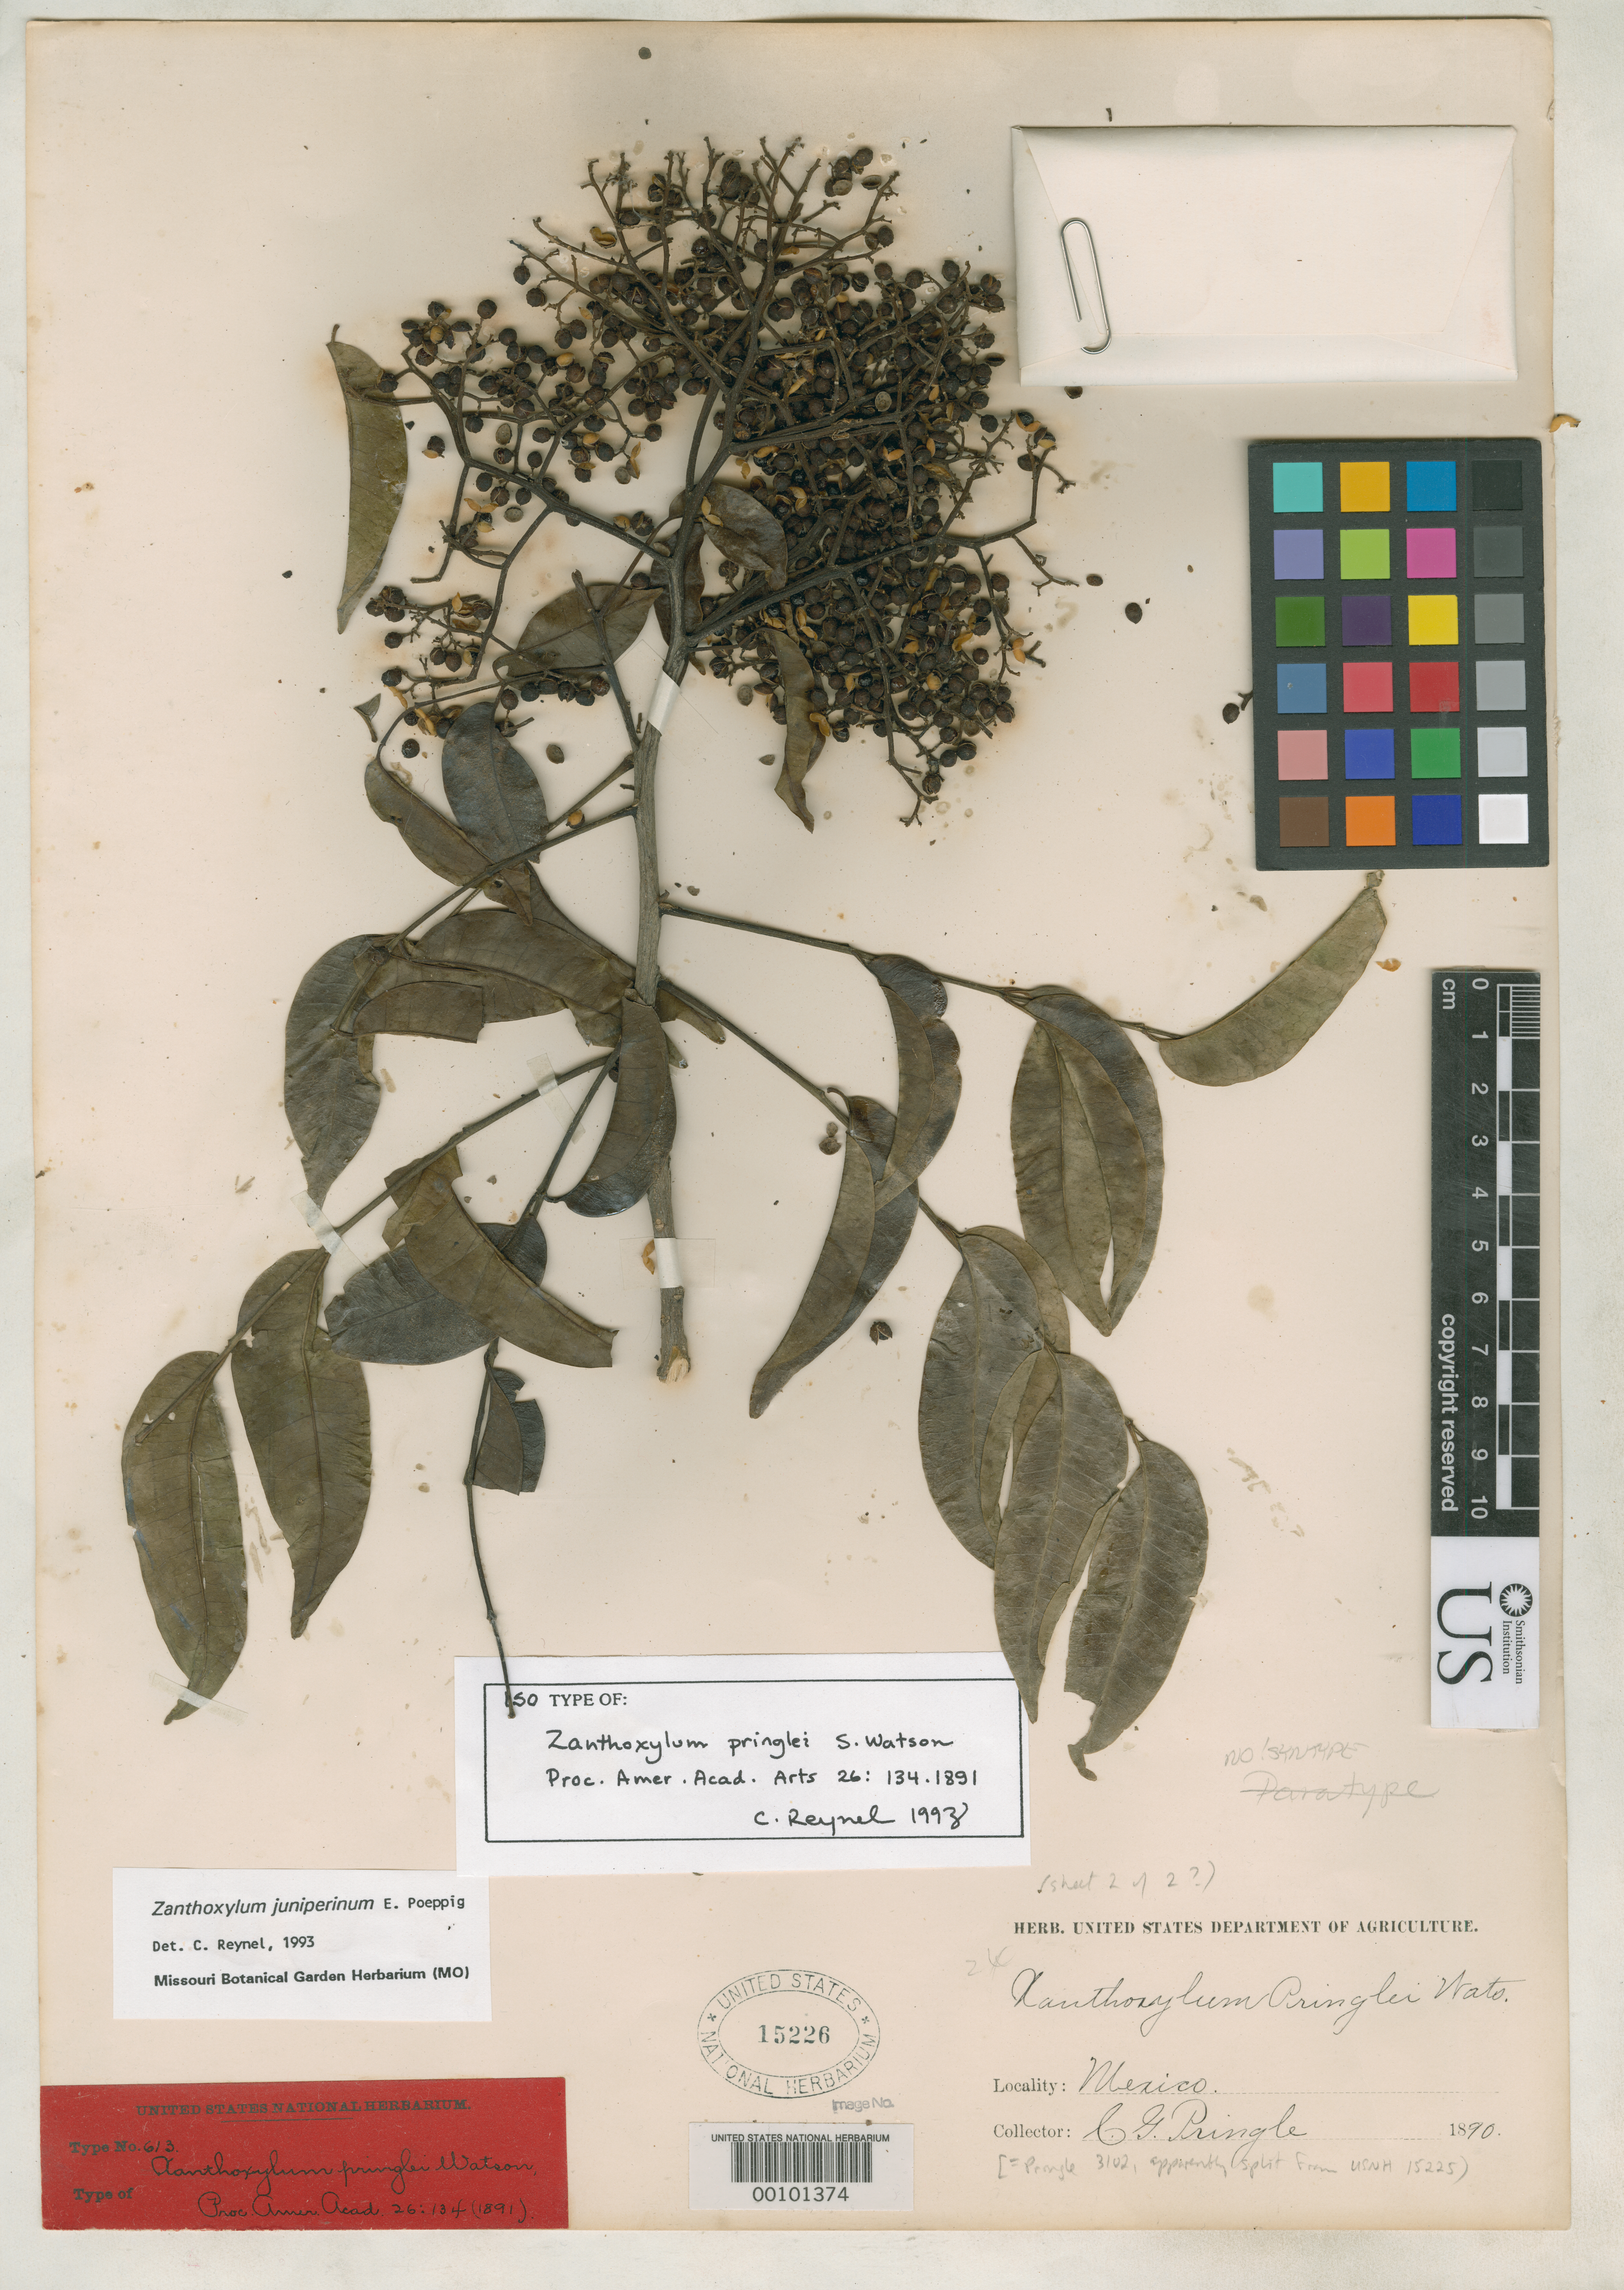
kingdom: Plantae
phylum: Tracheophyta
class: Magnoliopsida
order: Sapindales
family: Rutaceae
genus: Zanthoxylum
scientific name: Zanthoxylum pringlei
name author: S. Watson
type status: Syntype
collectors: C. G. Pringle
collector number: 3102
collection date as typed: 1890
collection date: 1890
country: Mexico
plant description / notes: This sheet annotated by C. Reynel (1993) as "isotype" but protologue cites one collection number with 2 collection dates, June (flowering) and October (fruiting).; This sheet [mounted with fruiting material only] was apparently split from USNH 15225, which bears label with full data indicating 2 collection dates (as in protologue).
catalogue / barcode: US 15226